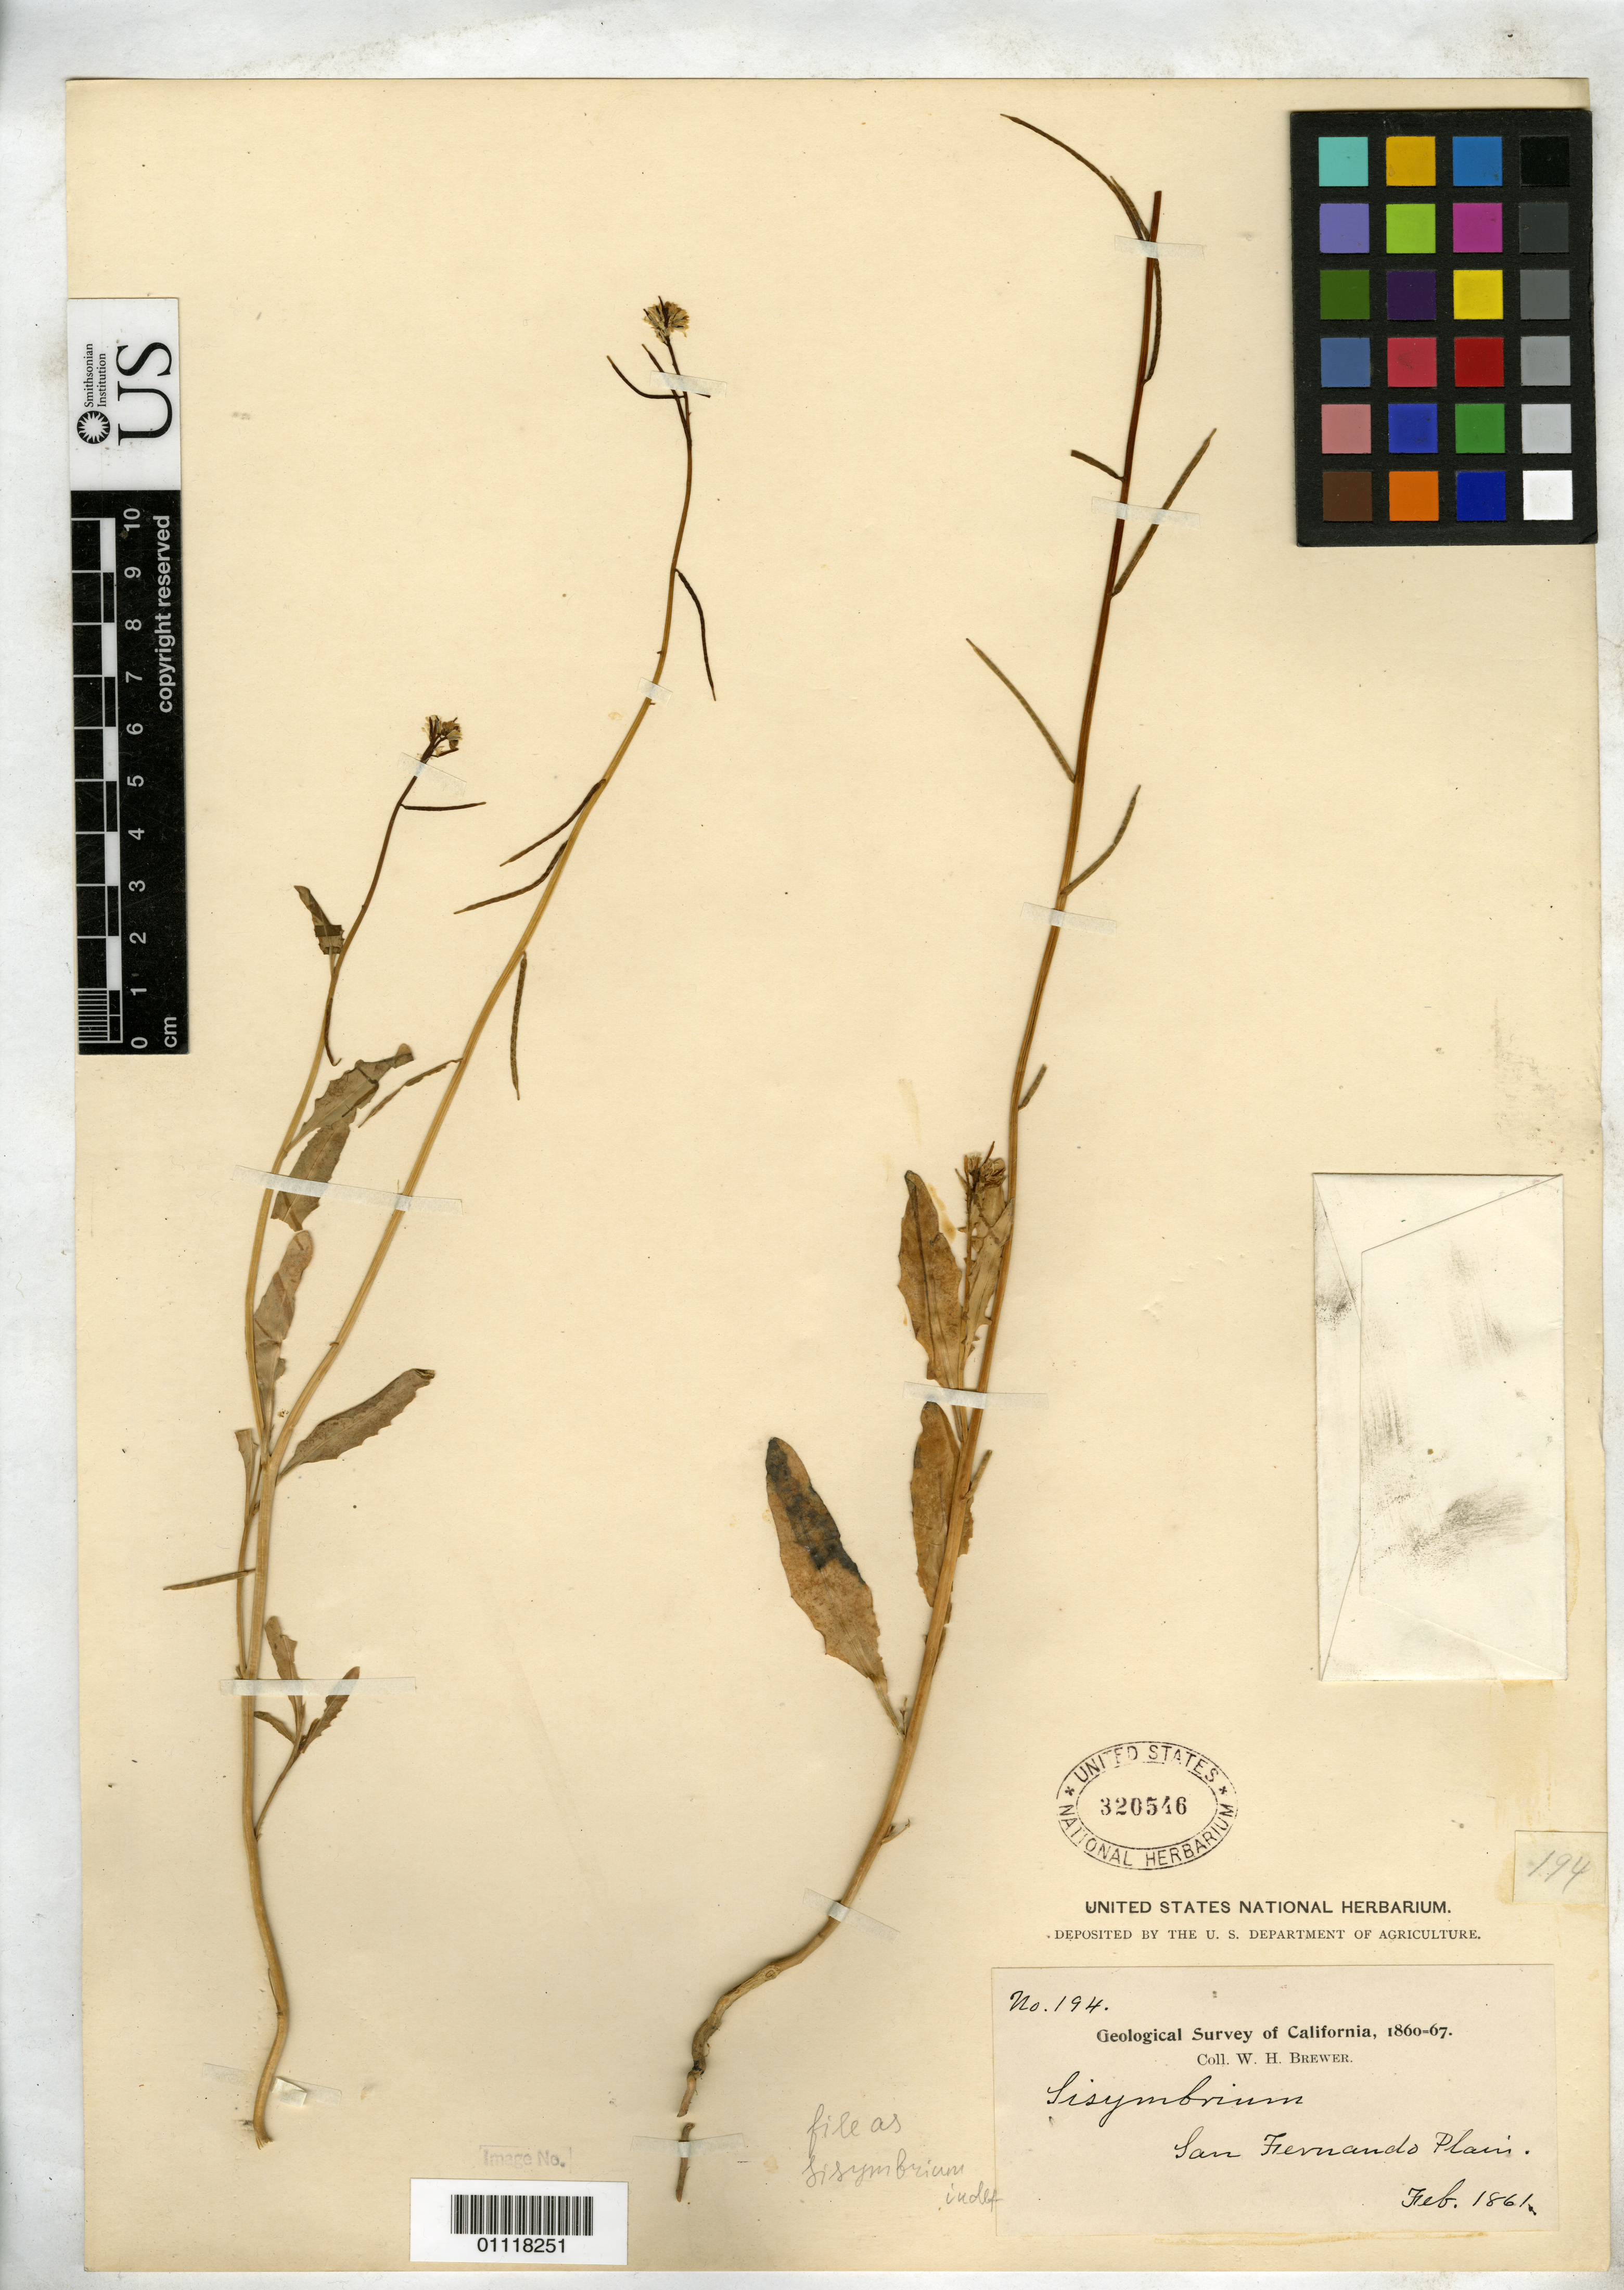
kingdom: Plantae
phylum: Tracheophyta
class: Magnoliopsida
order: Brassicales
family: Brassicaceae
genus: Sisymbrium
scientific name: Sisymbrium sp.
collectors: W. H. Brewer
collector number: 194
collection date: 1861-02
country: United States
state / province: California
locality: San Fernando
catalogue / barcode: US 320546